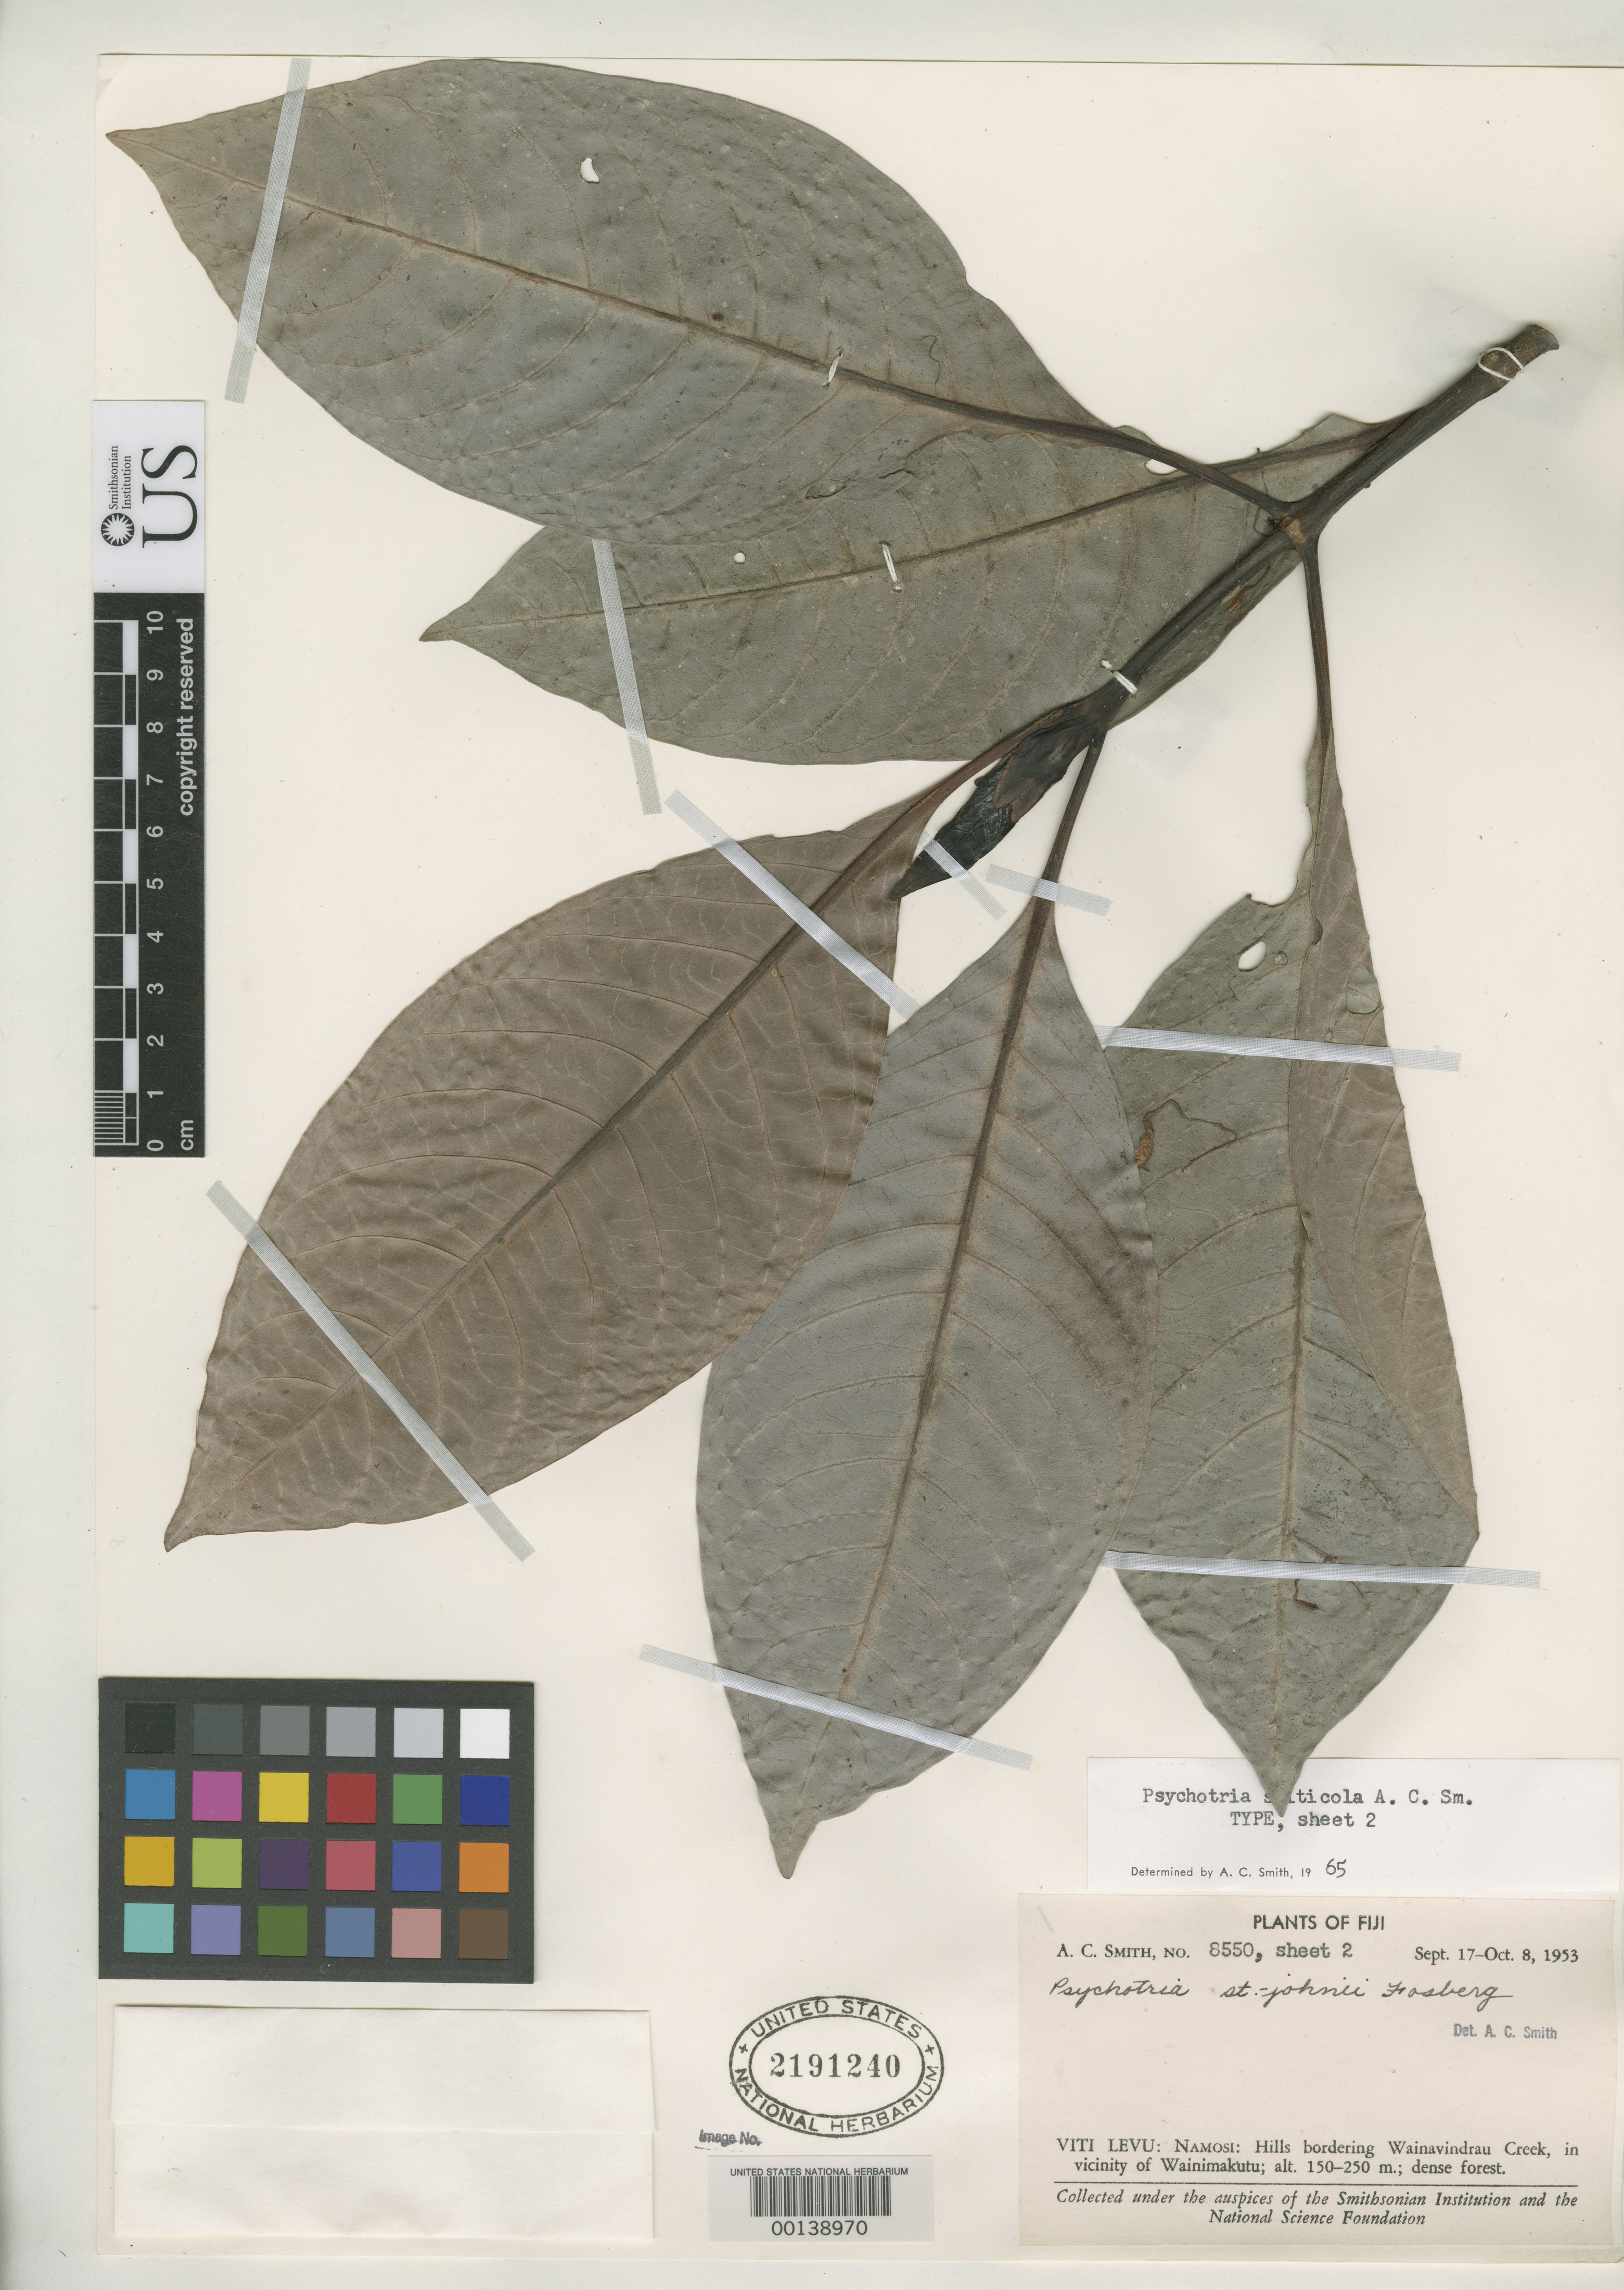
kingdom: Plantae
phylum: Tracheophyta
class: Magnoliopsida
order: Gentianales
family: Rubiaceae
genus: Psychotria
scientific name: Psychotria salticola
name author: A.C. Sm.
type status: Holotype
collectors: A. C. Smith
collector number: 8550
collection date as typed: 17 Sep 1953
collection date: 1953-09-17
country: Fiji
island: Viti Levu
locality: Namosi, hills bordering Wainavindrau Creek. [Viti Levu Group]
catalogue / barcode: US 2191240